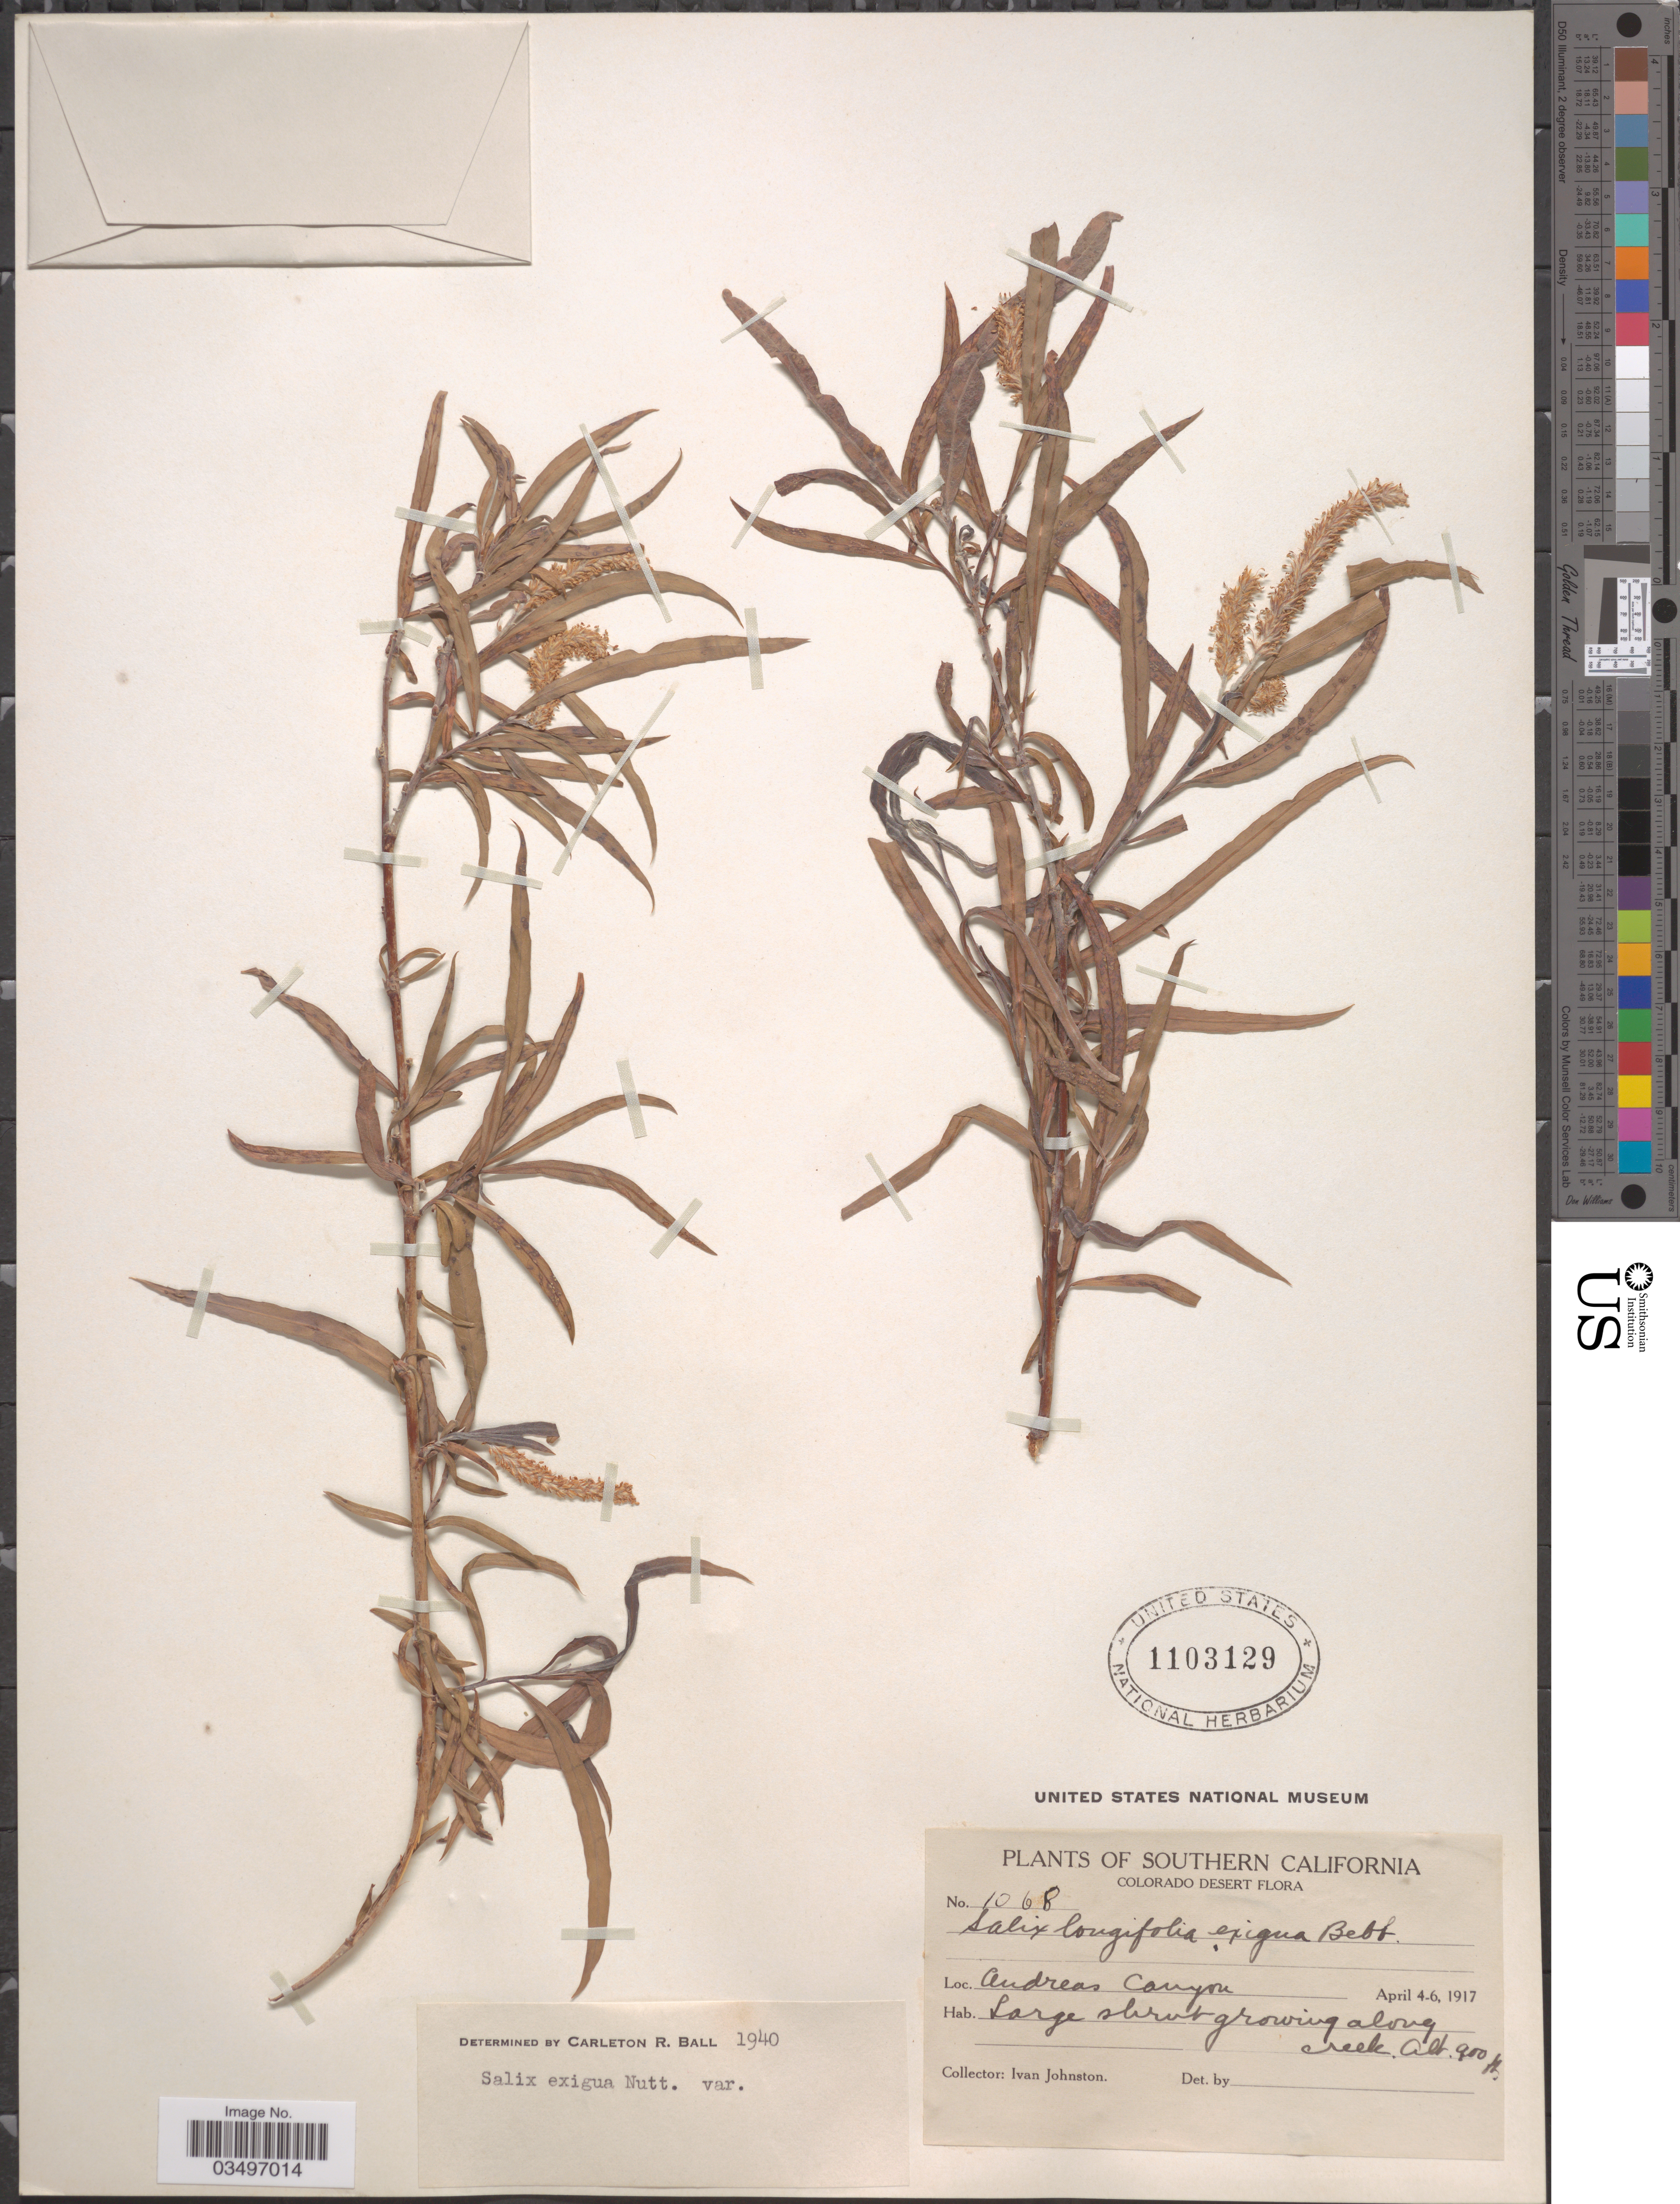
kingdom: Plantae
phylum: Tracheophyta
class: Magnoliopsida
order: Malpighiales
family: Salicaceae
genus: Salix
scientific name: Salix exigua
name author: Nutt.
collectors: I.M. Johnston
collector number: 1068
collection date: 1917-04-04/1917-04-06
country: United States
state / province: California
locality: Southern California. Colorado Desert. Andreas Canyon. Along creek.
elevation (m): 274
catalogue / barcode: US 1103129